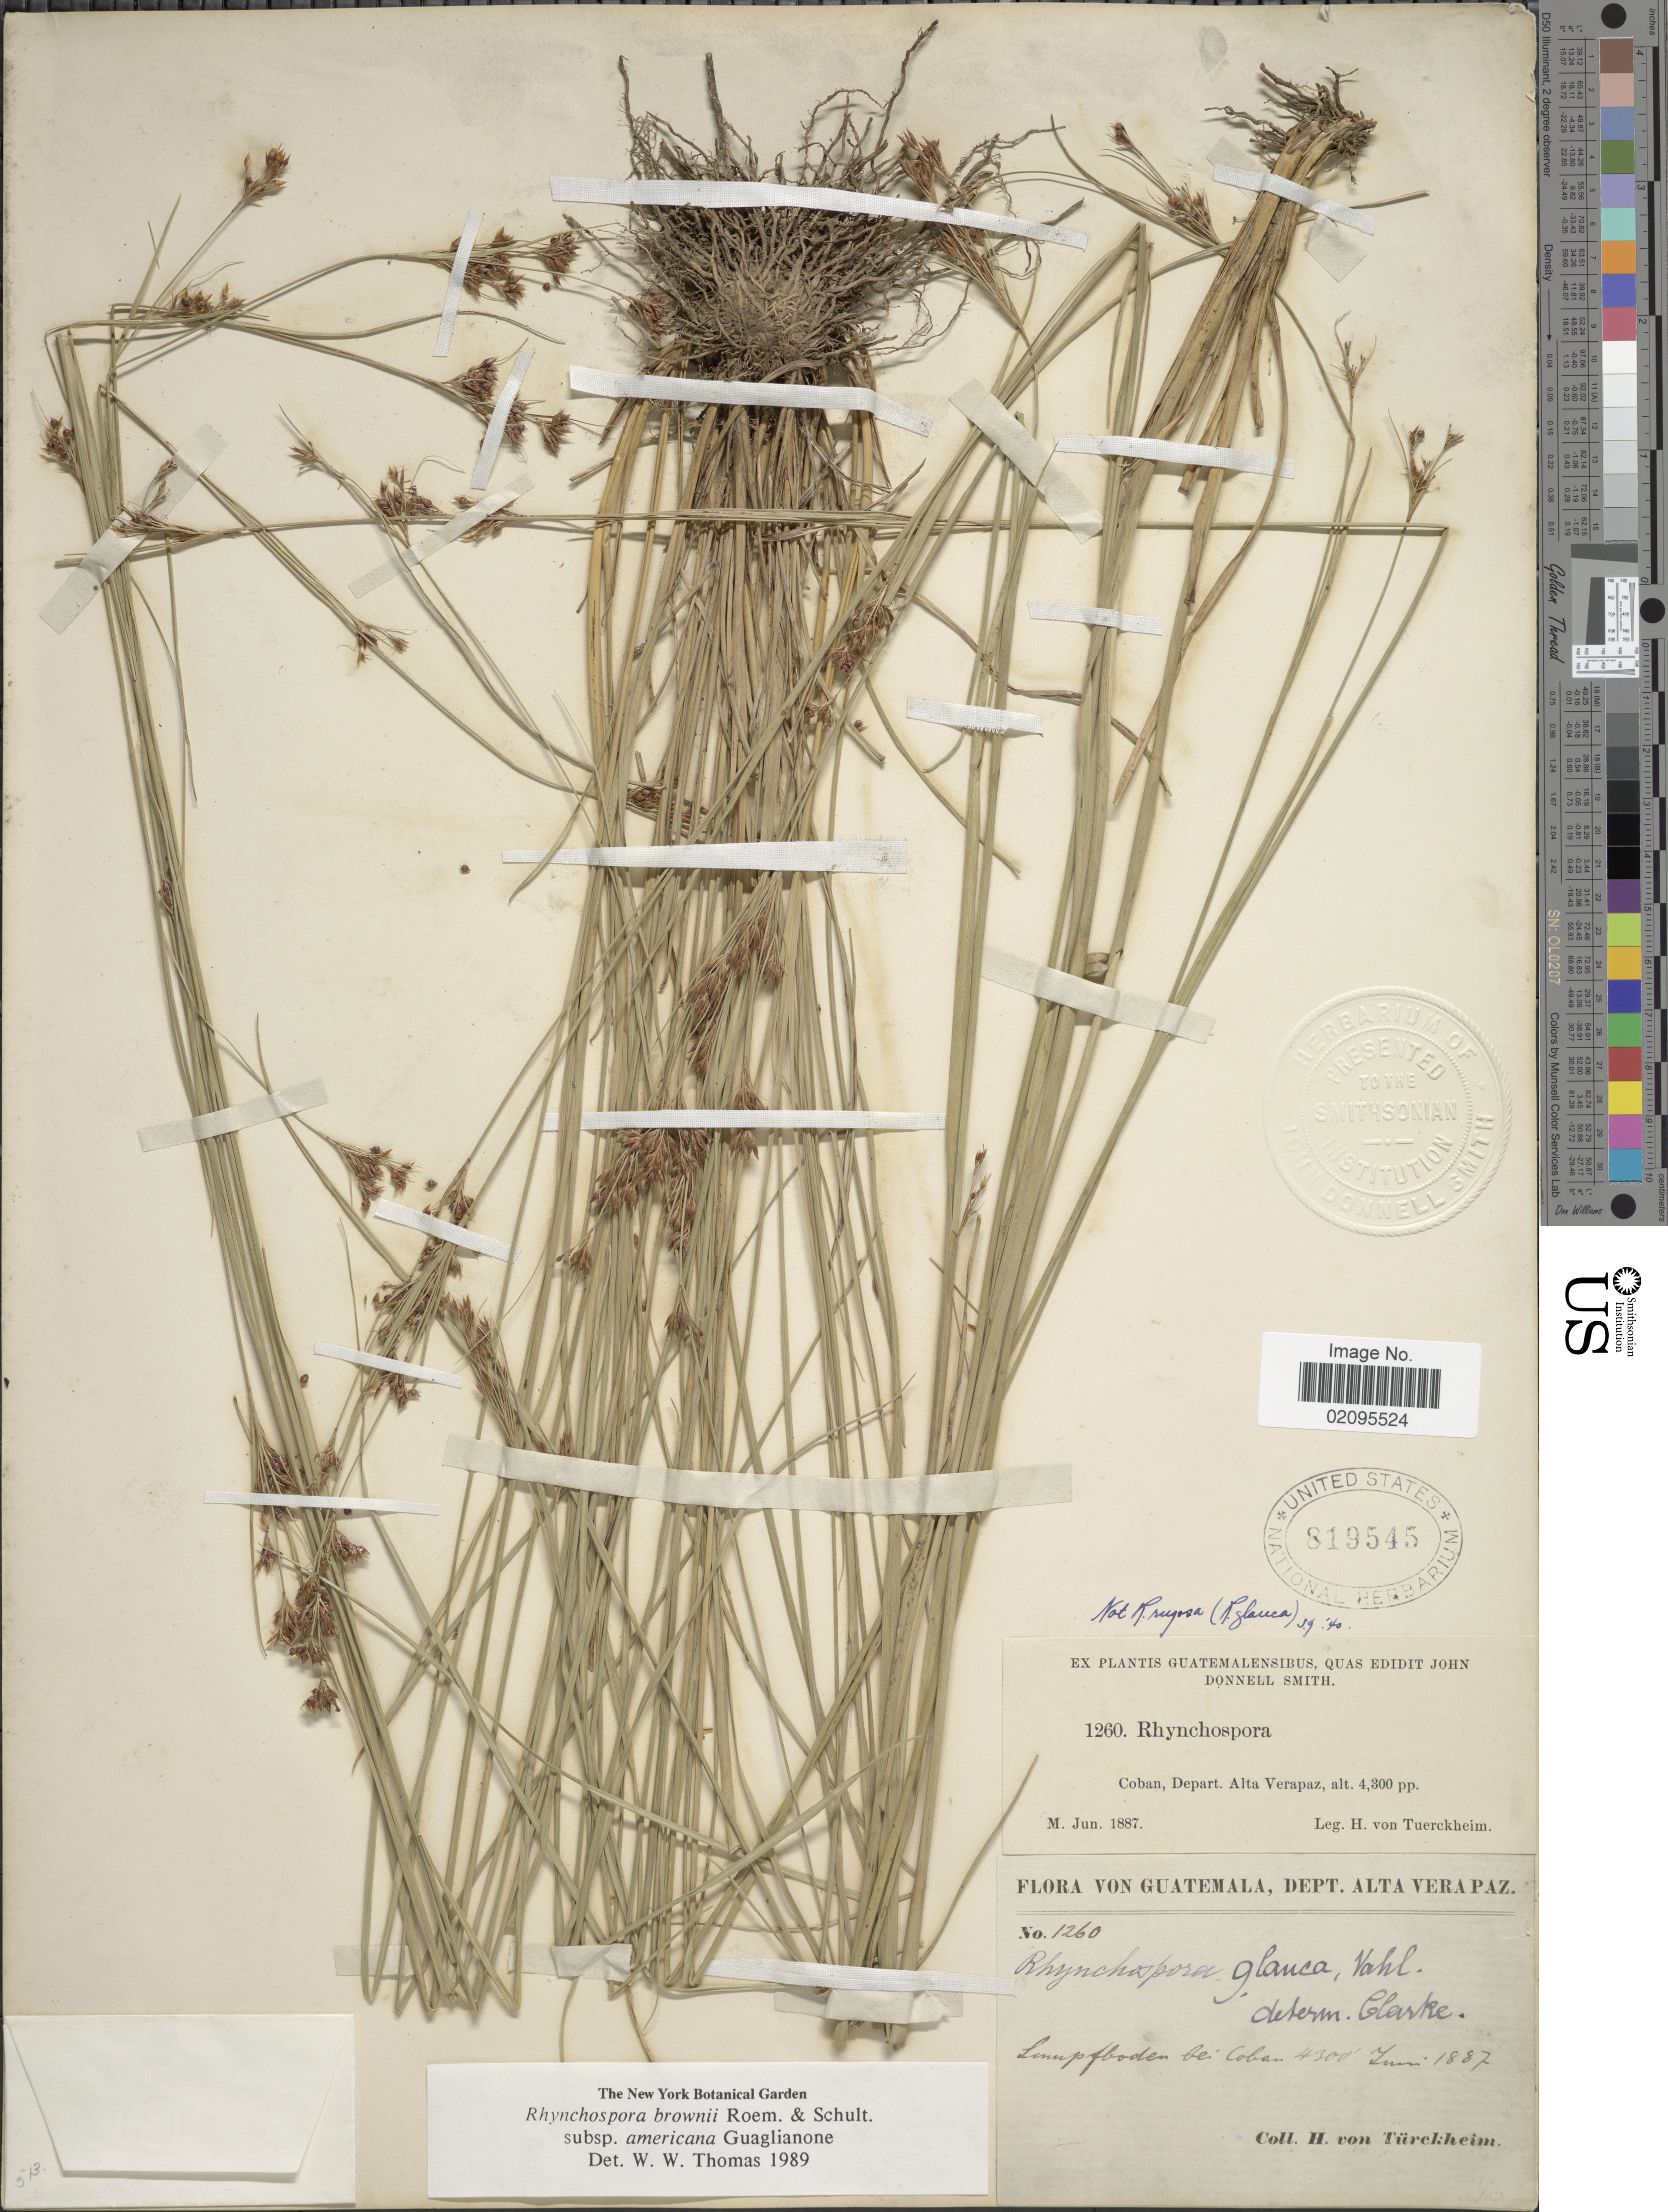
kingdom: Plantae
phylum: Tracheophyta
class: Liliopsida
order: Poales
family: Cyperaceae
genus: Rhynchospora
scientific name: Rhynchospora brownii subsp. americana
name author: Guagl.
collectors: H. von Türckheim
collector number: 1260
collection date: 1887-06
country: Guatemala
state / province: Alta Verapaz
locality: Sumpfboden bei Coban.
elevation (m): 1311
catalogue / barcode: US 819545